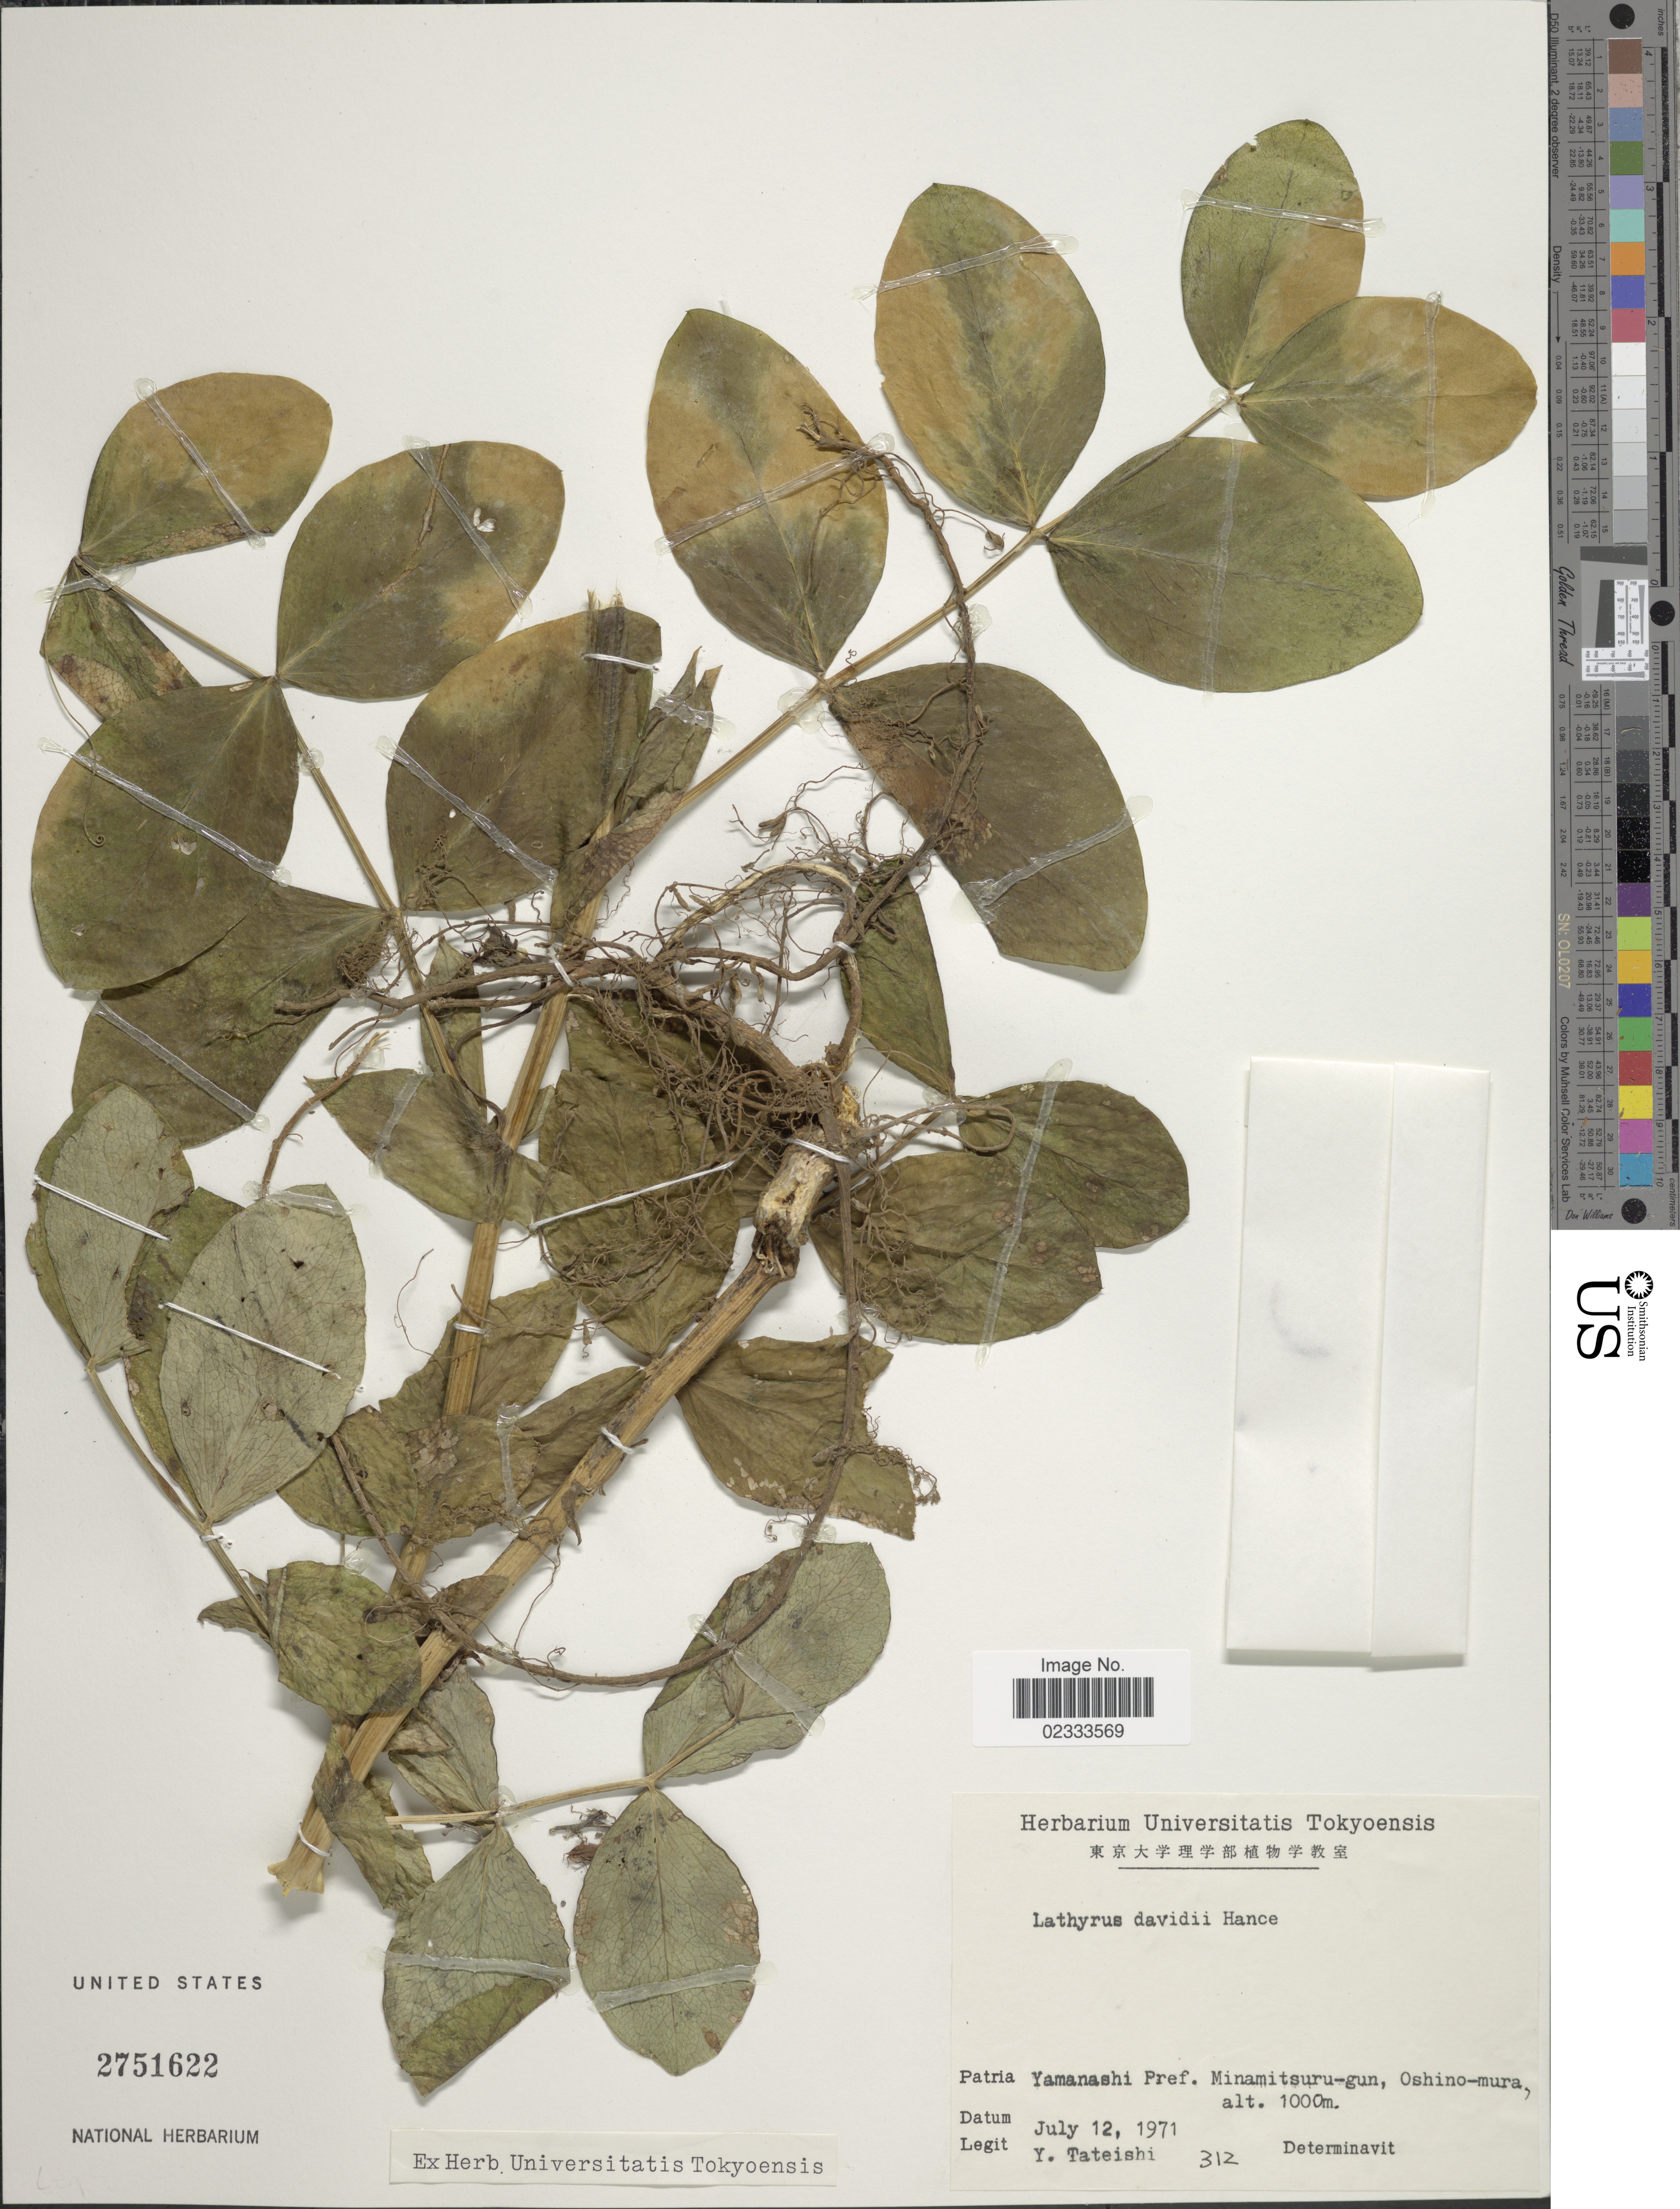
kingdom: Plantae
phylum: Tracheophyta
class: Magnoliopsida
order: Fabales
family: Fabaceae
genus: Lathyrus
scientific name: Lathyrus davidii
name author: Hance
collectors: Y. Tateishi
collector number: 312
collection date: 1971-07-12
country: Japan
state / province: Yamanasi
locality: Minamitsuru-gun, Oshino-mura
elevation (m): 1000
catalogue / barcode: US 2751622